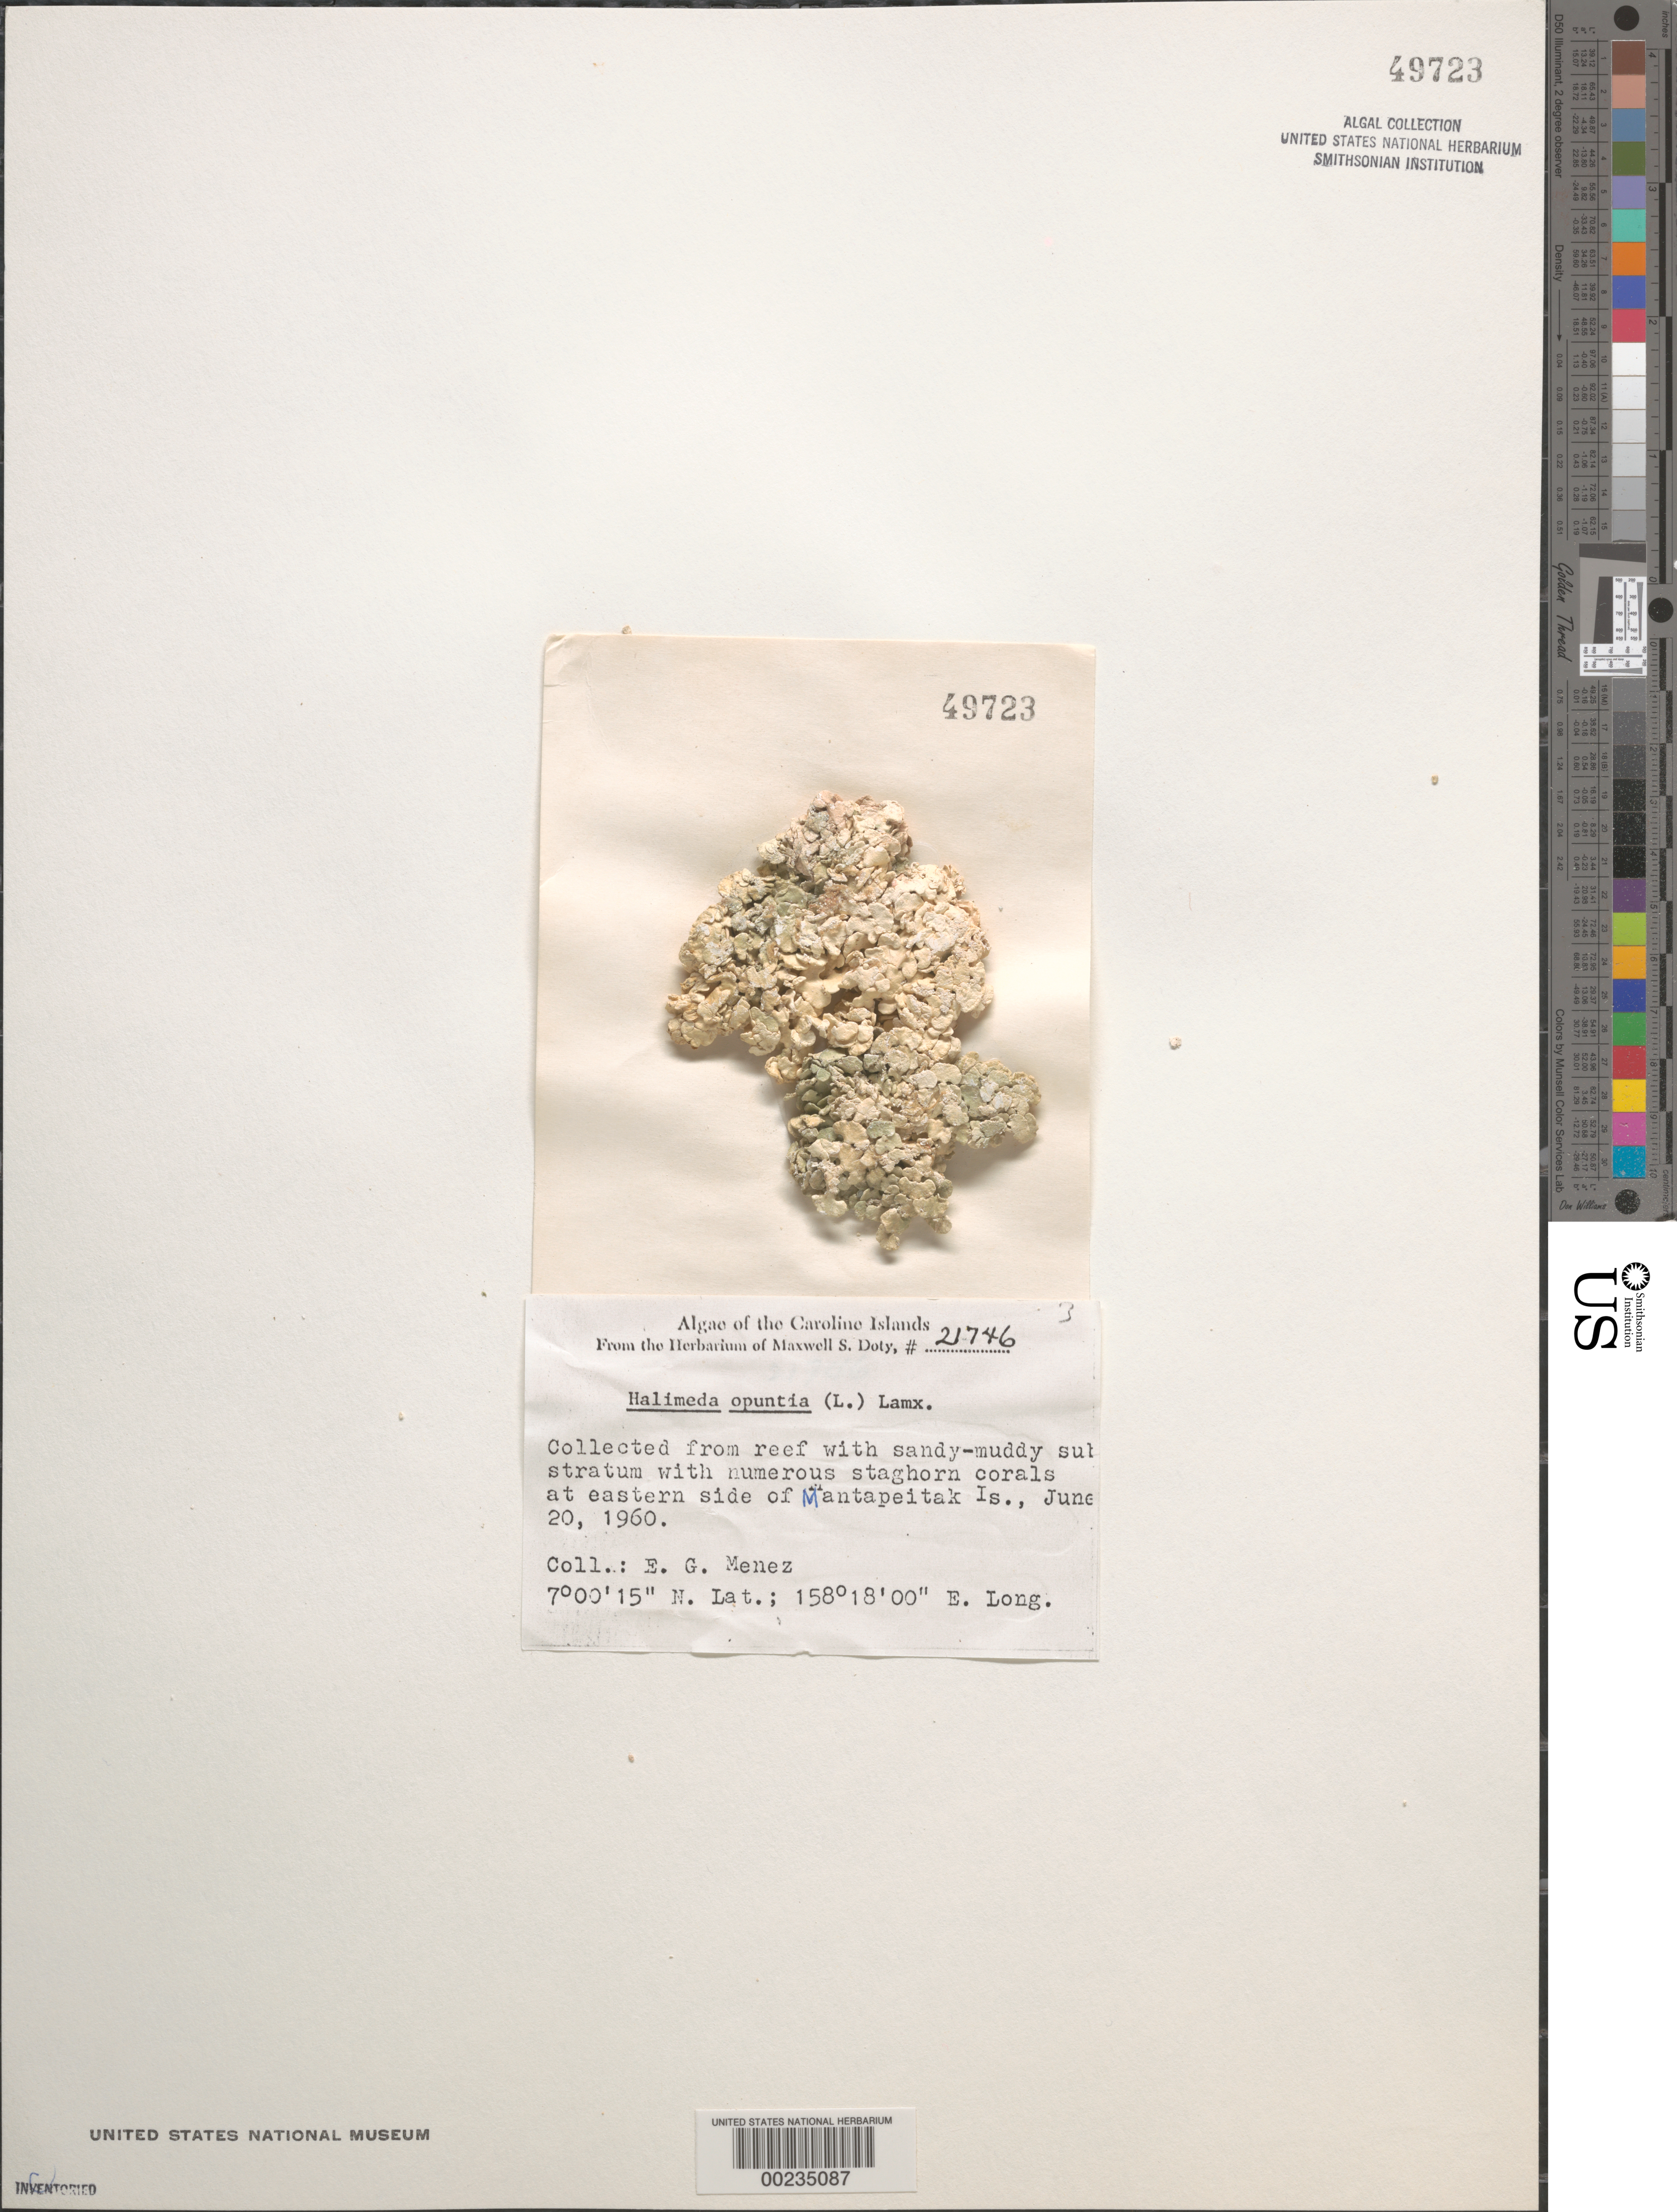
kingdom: Plantae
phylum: Chlorophyta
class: Ulvophyceae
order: Bryopsidales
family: Halimedaceae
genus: Halimeda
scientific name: Halimeda opuntia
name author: (L.) J.V.Lamouroux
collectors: Meñez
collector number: MSD 21746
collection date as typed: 20 Jun 1960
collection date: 1960-06-20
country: Micronesia, Federated States of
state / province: Pohnpei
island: Mantapeitak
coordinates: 7 00' 15" N, 158 18' 00" E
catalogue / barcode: US 49723